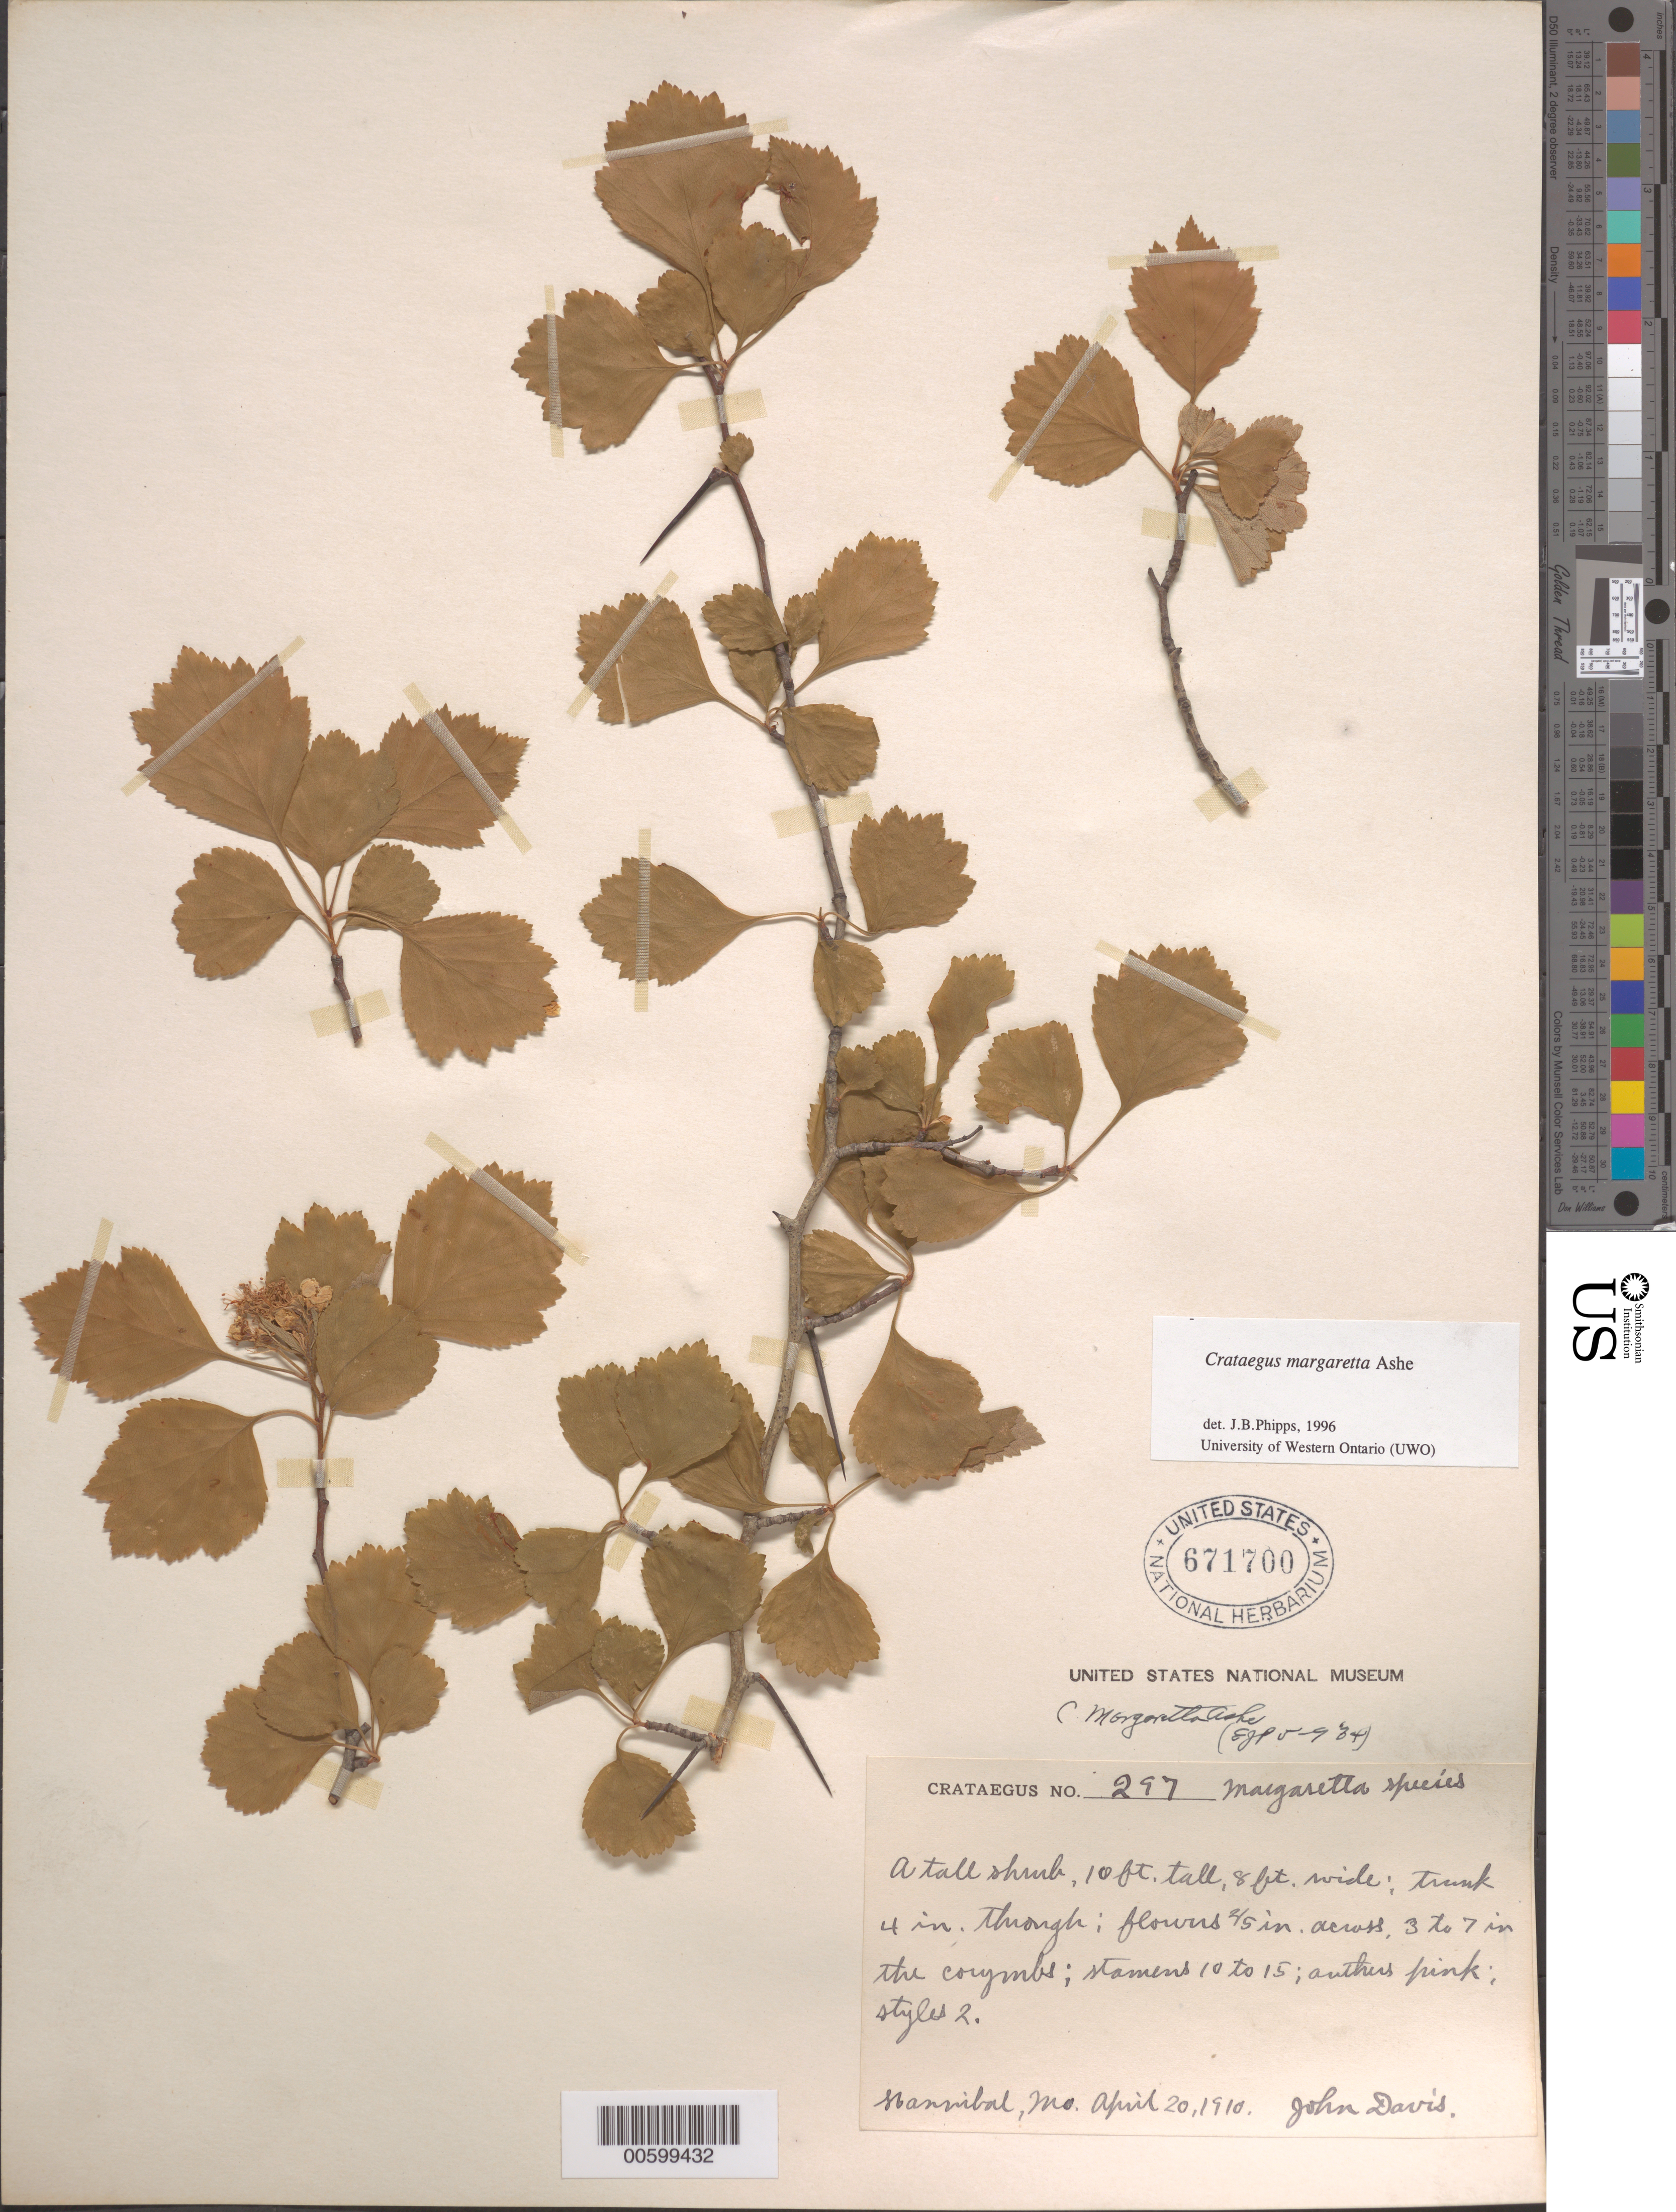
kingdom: Plantae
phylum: Tracheophyta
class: Magnoliopsida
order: Rosales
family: Rosaceae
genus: Crataegus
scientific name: Crataegus margarettae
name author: Ashe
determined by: Palmer, E. J.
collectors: J. Davis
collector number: Crataegus No 297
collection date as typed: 20 Apr 1910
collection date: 1910-04-20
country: United States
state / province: Missouri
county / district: Marion / Ralls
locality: Hannibal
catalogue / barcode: US 671700